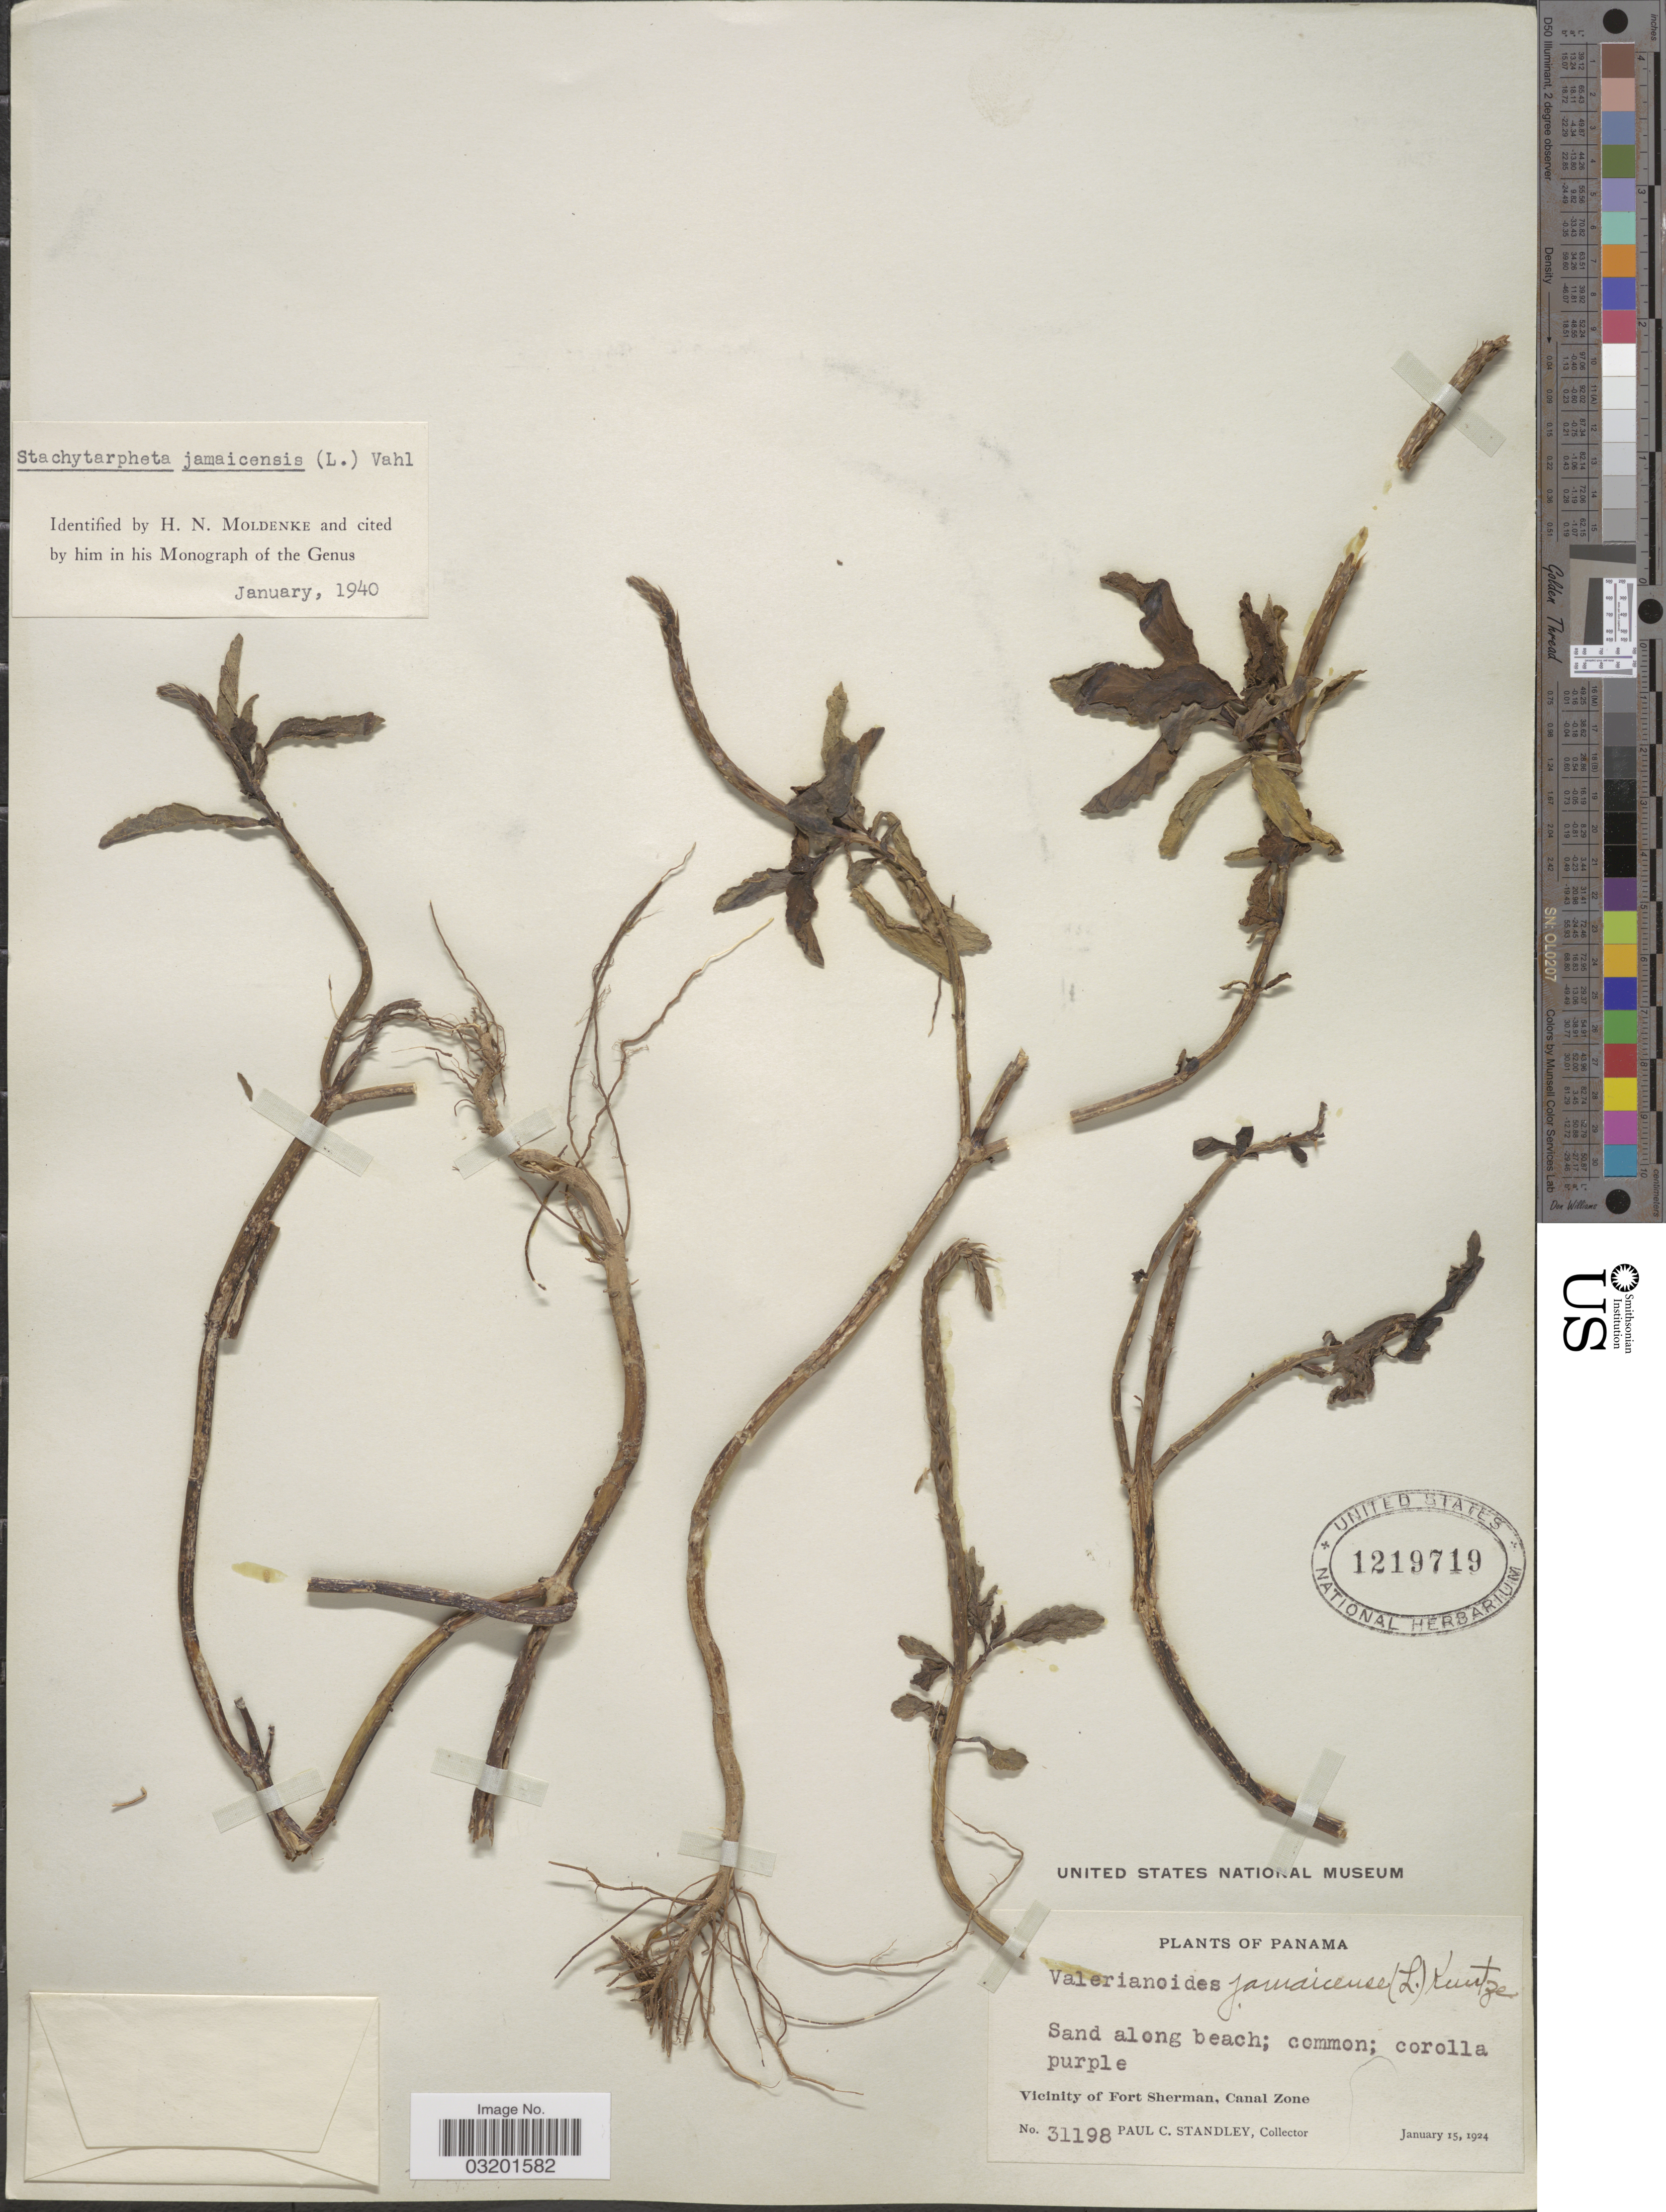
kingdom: Plantae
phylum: Tracheophyta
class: Magnoliopsida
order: Lamiales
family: Verbenaceae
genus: Stachytarpheta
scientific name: Stachytarpheta jamaicensis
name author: (L.) Vahl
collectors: P. C. Standley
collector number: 31198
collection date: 1924-01-15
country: Panama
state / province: Colón / Panamá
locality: Vicinity of Fort Sherman, Canal Zone.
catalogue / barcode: US 1219719